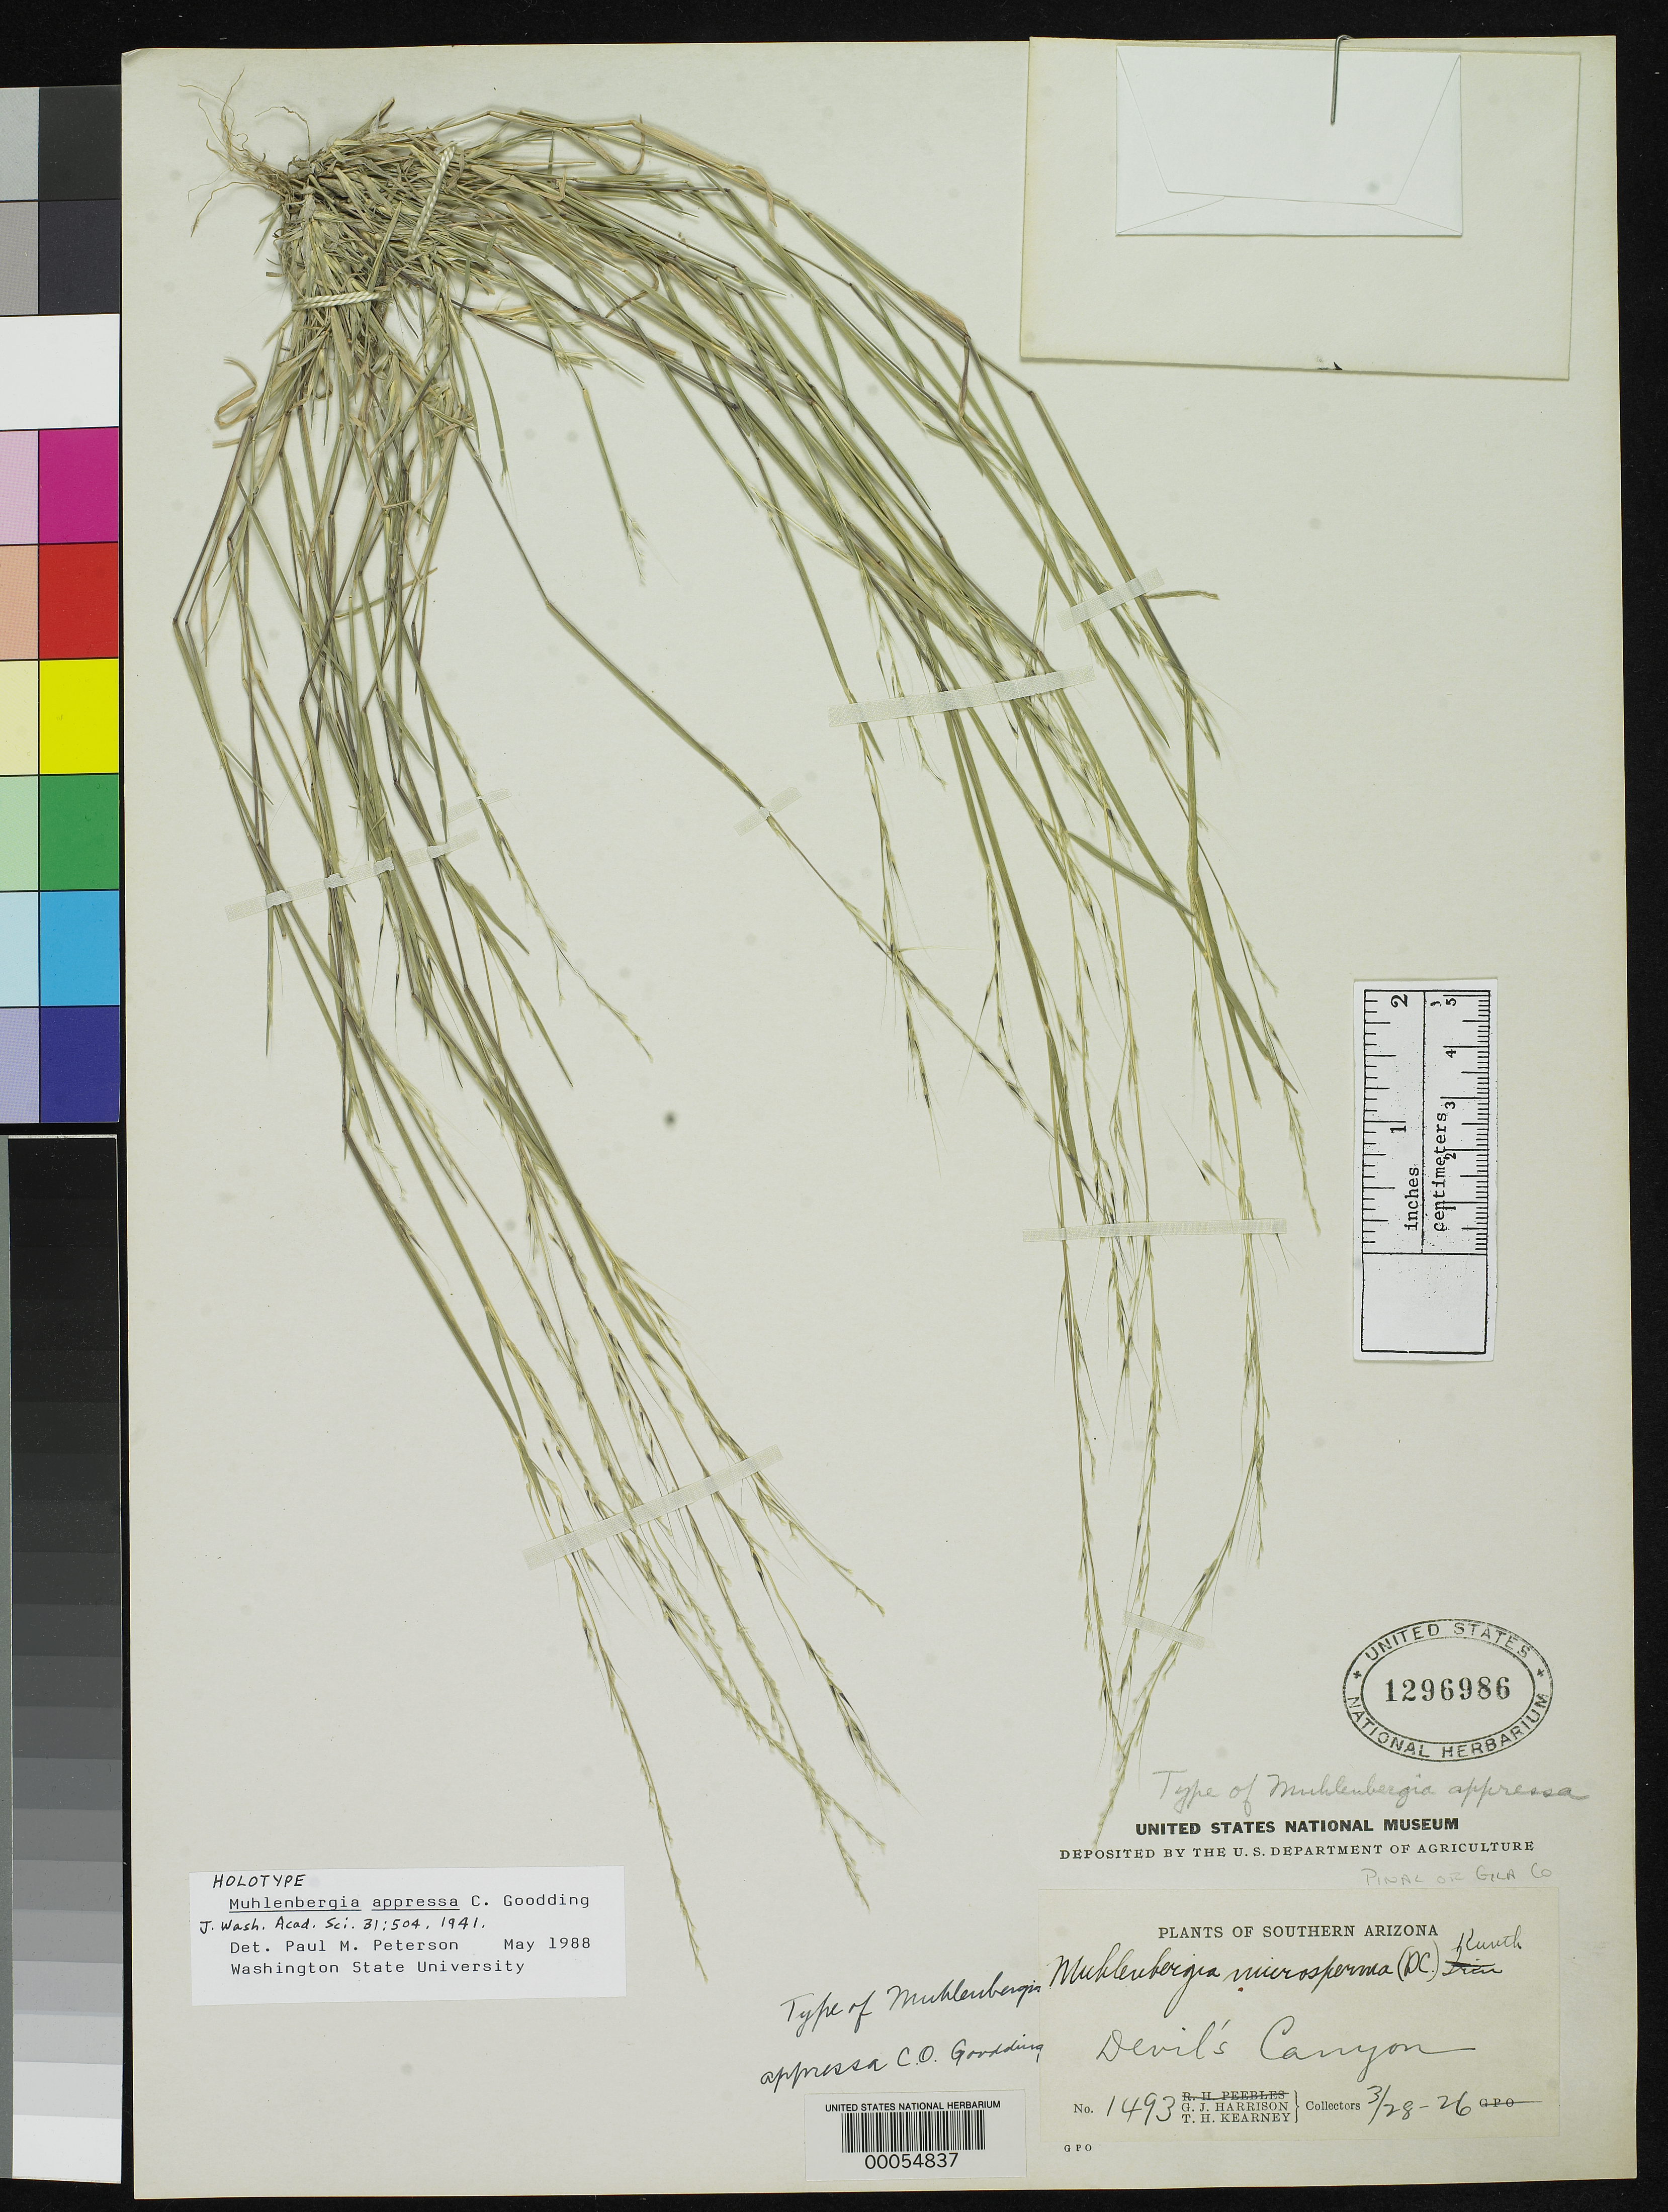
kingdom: Plantae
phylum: Tracheophyta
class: Liliopsida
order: Poales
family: Poaceae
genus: Muhlenbergia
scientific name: Muhlenbergia appressa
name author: C.O. Goodd.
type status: Holotype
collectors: G. J. Harrison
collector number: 1493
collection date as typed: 28 Mar 1926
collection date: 1926-03-28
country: United States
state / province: Arizona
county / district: Pinal / Gila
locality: Devil's Canyon.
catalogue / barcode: US 1296986